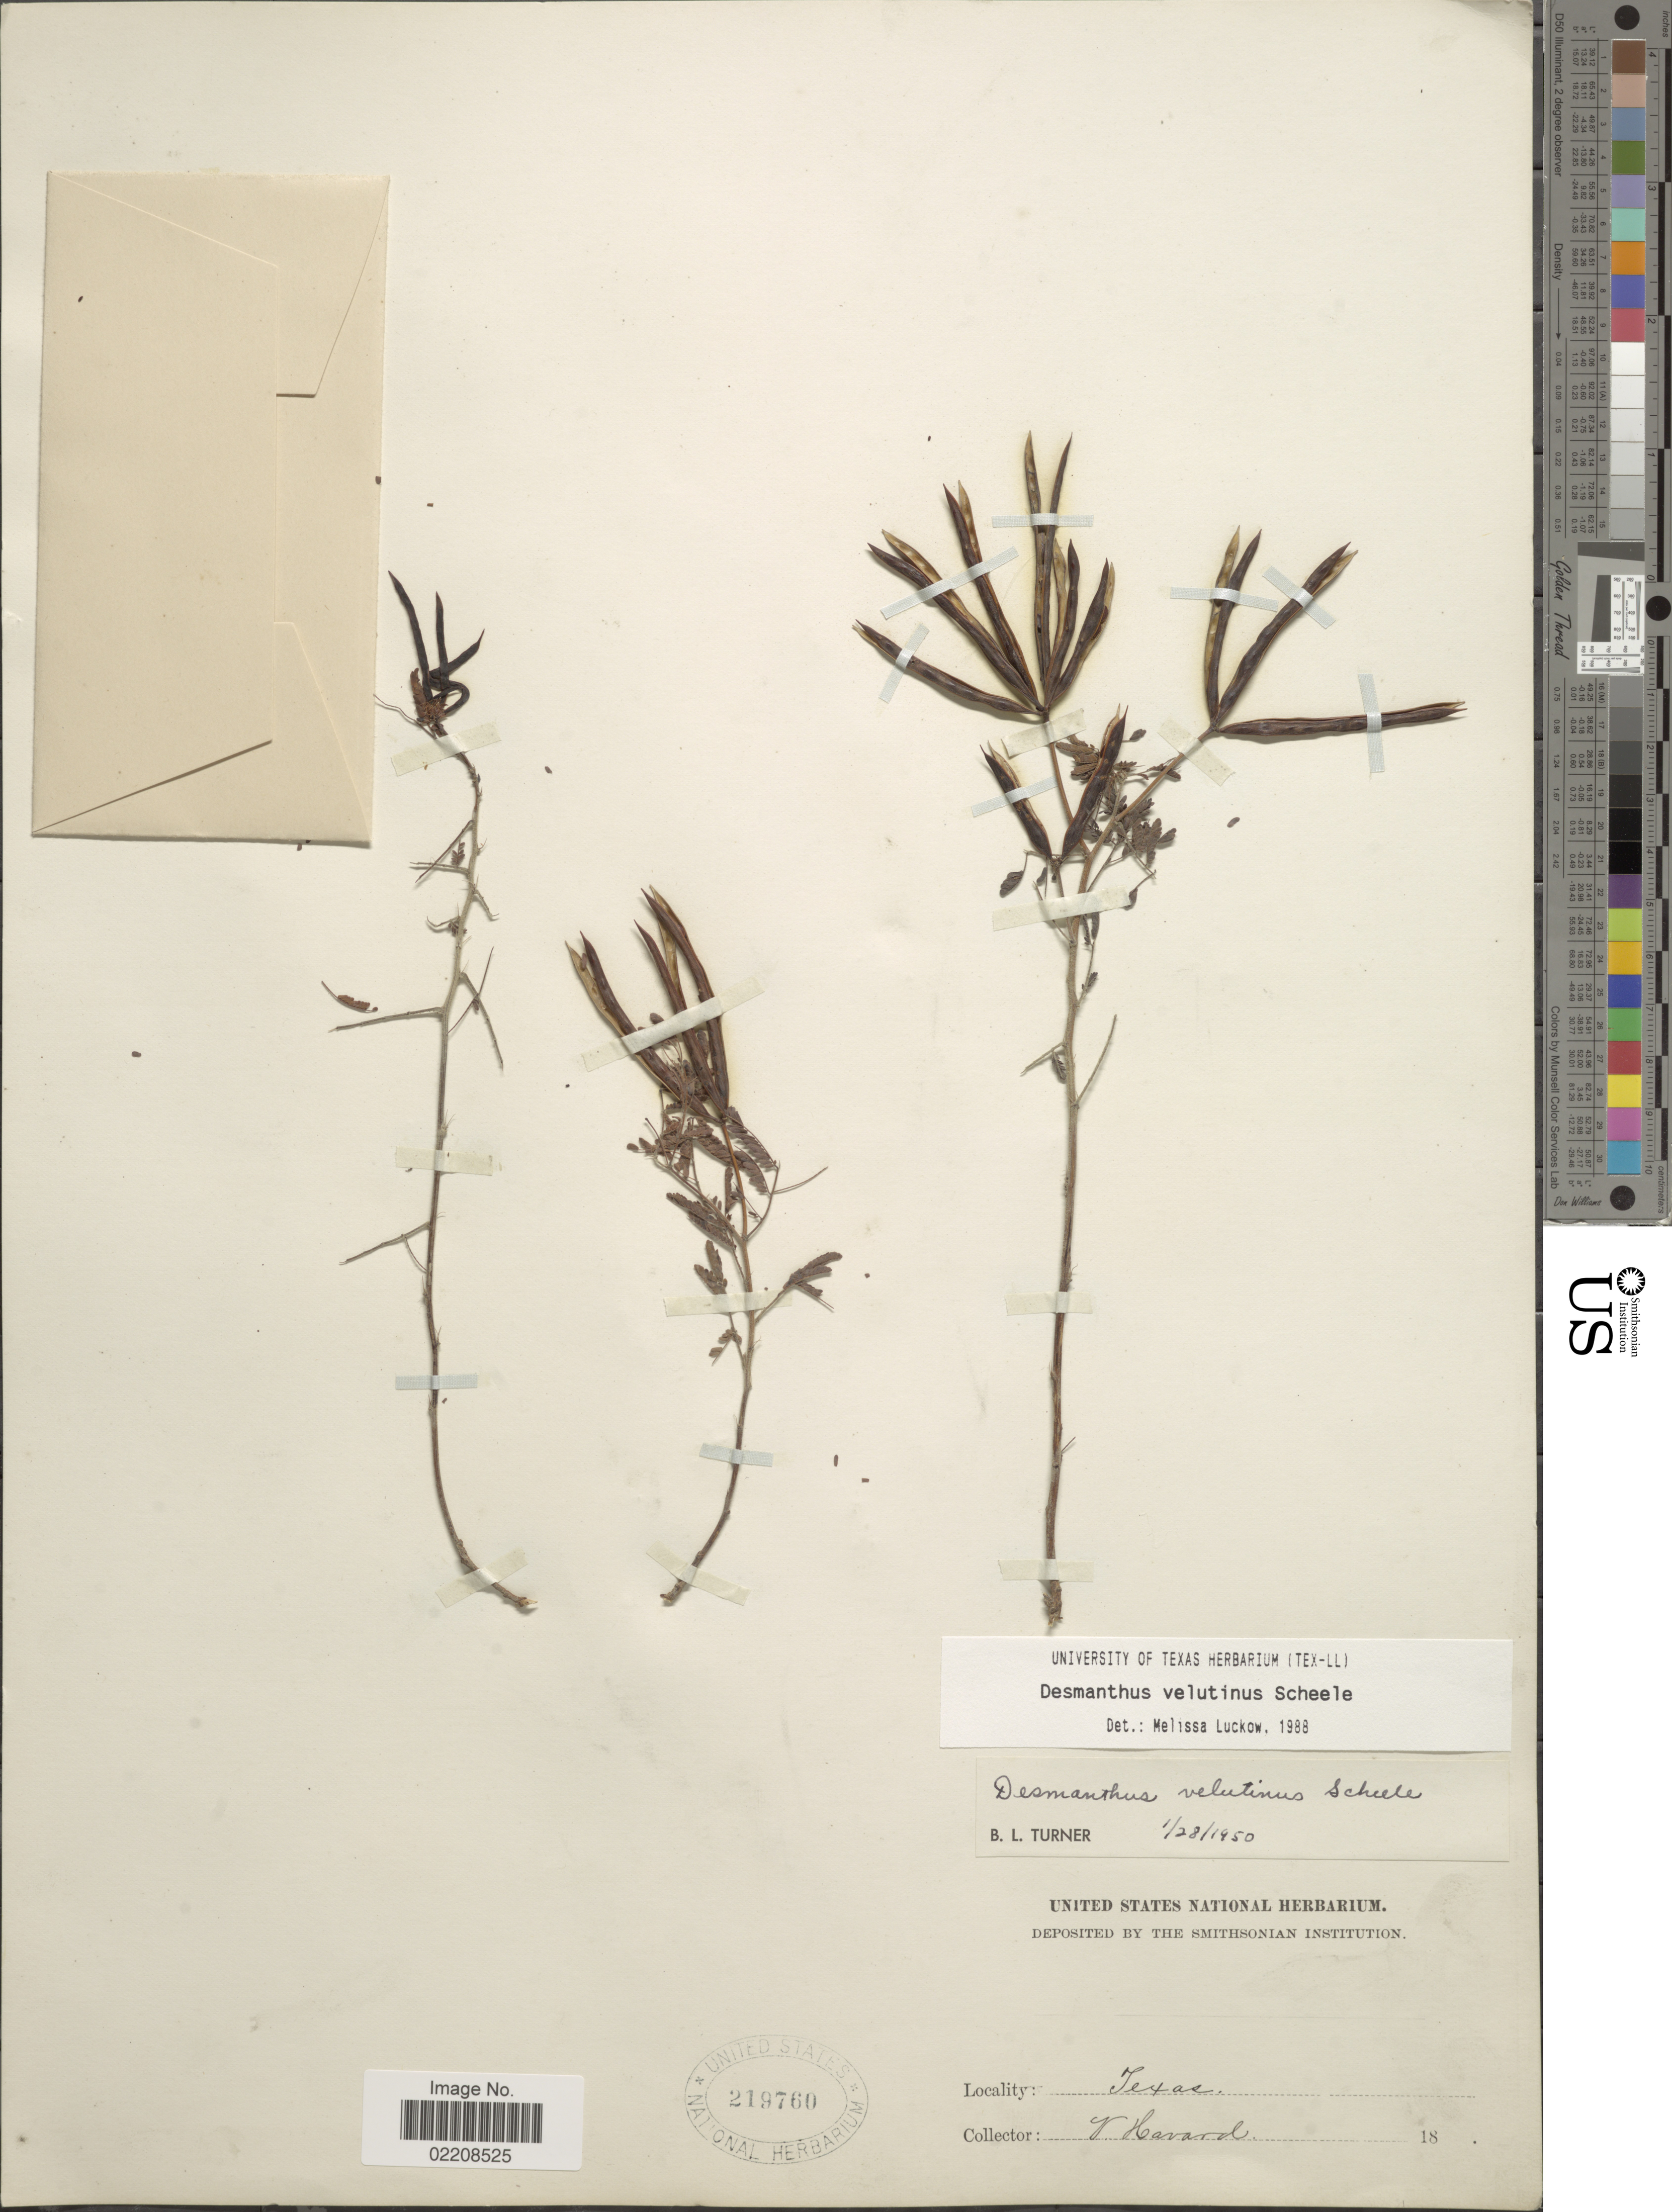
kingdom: Plantae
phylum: Tracheophyta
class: Magnoliopsida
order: Fabales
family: Fabaceae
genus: Desmanthus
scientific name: Desmanthus velutinus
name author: Scheele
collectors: V. Havard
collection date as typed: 18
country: United States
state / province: Texas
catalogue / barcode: US 219760